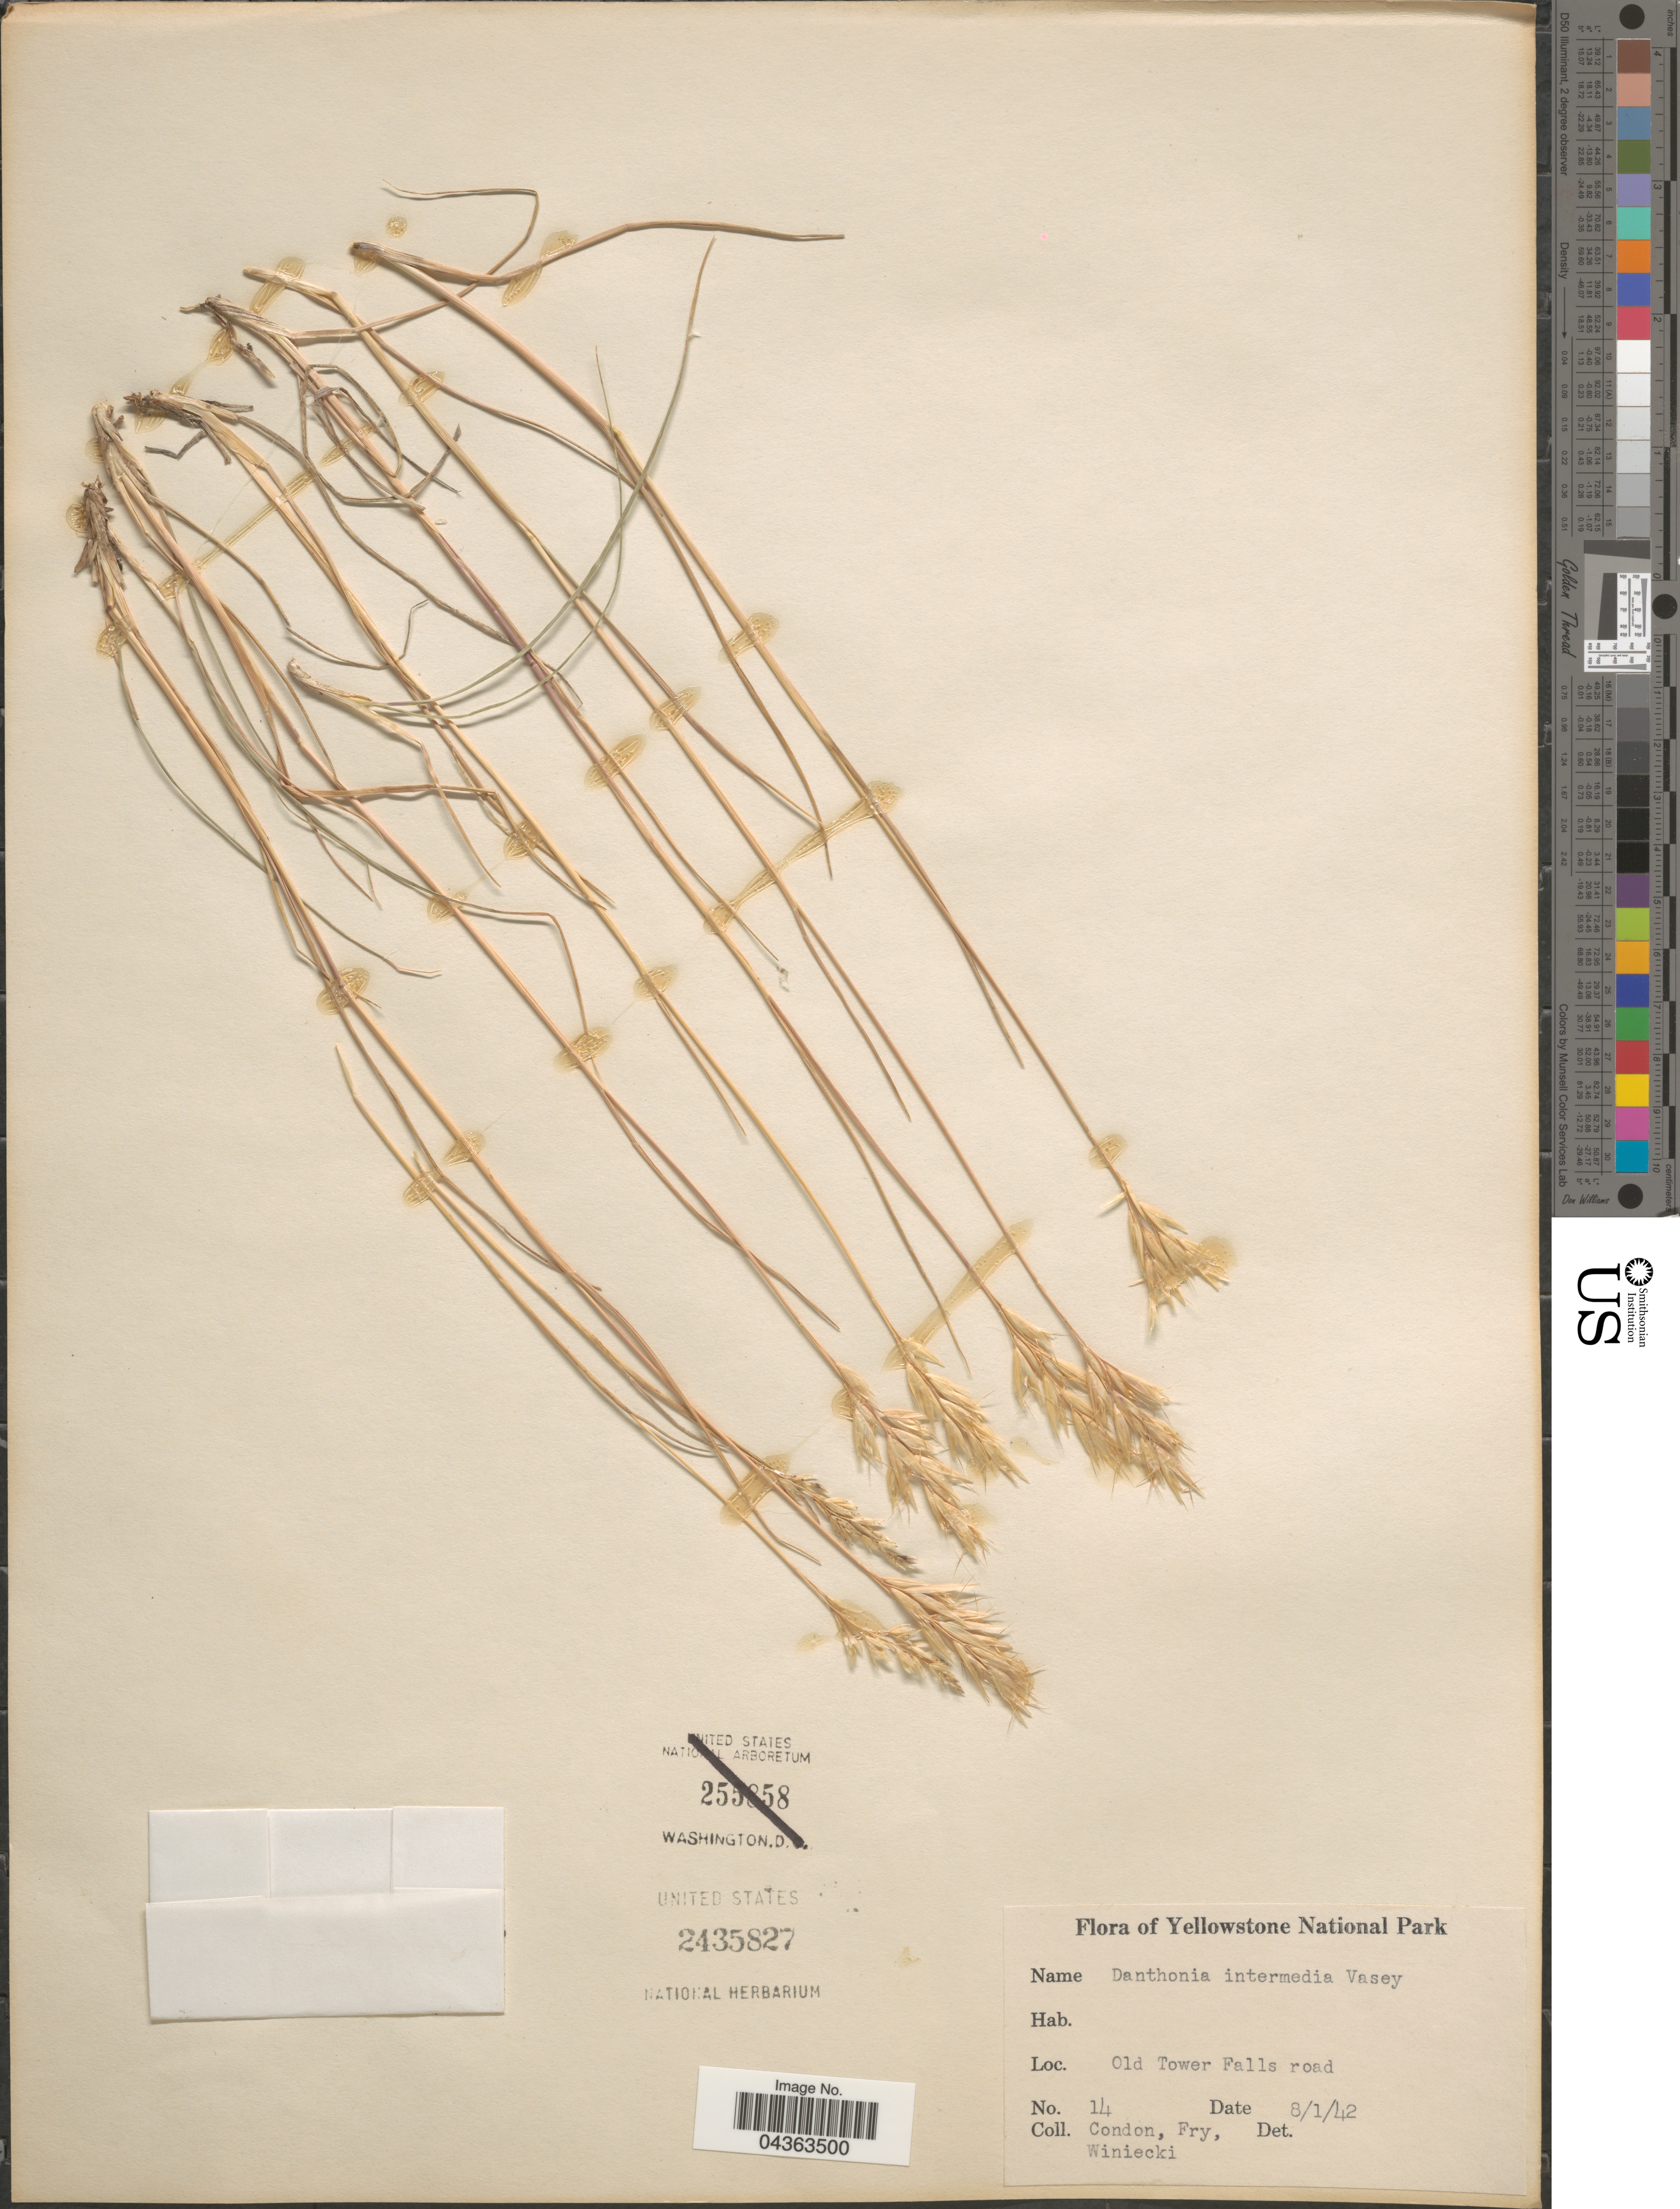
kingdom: Plantae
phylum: Tracheophyta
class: Liliopsida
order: Poales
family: Poaceae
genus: Danthonia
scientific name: Danthonia intermedia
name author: Vasey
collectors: Condon, -. Fry & Winiecki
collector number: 14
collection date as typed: Transcribed d/m/y: 1/8/42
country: United States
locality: Yellowstone National Park. Old Tower Falls road.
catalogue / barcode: US 2435827